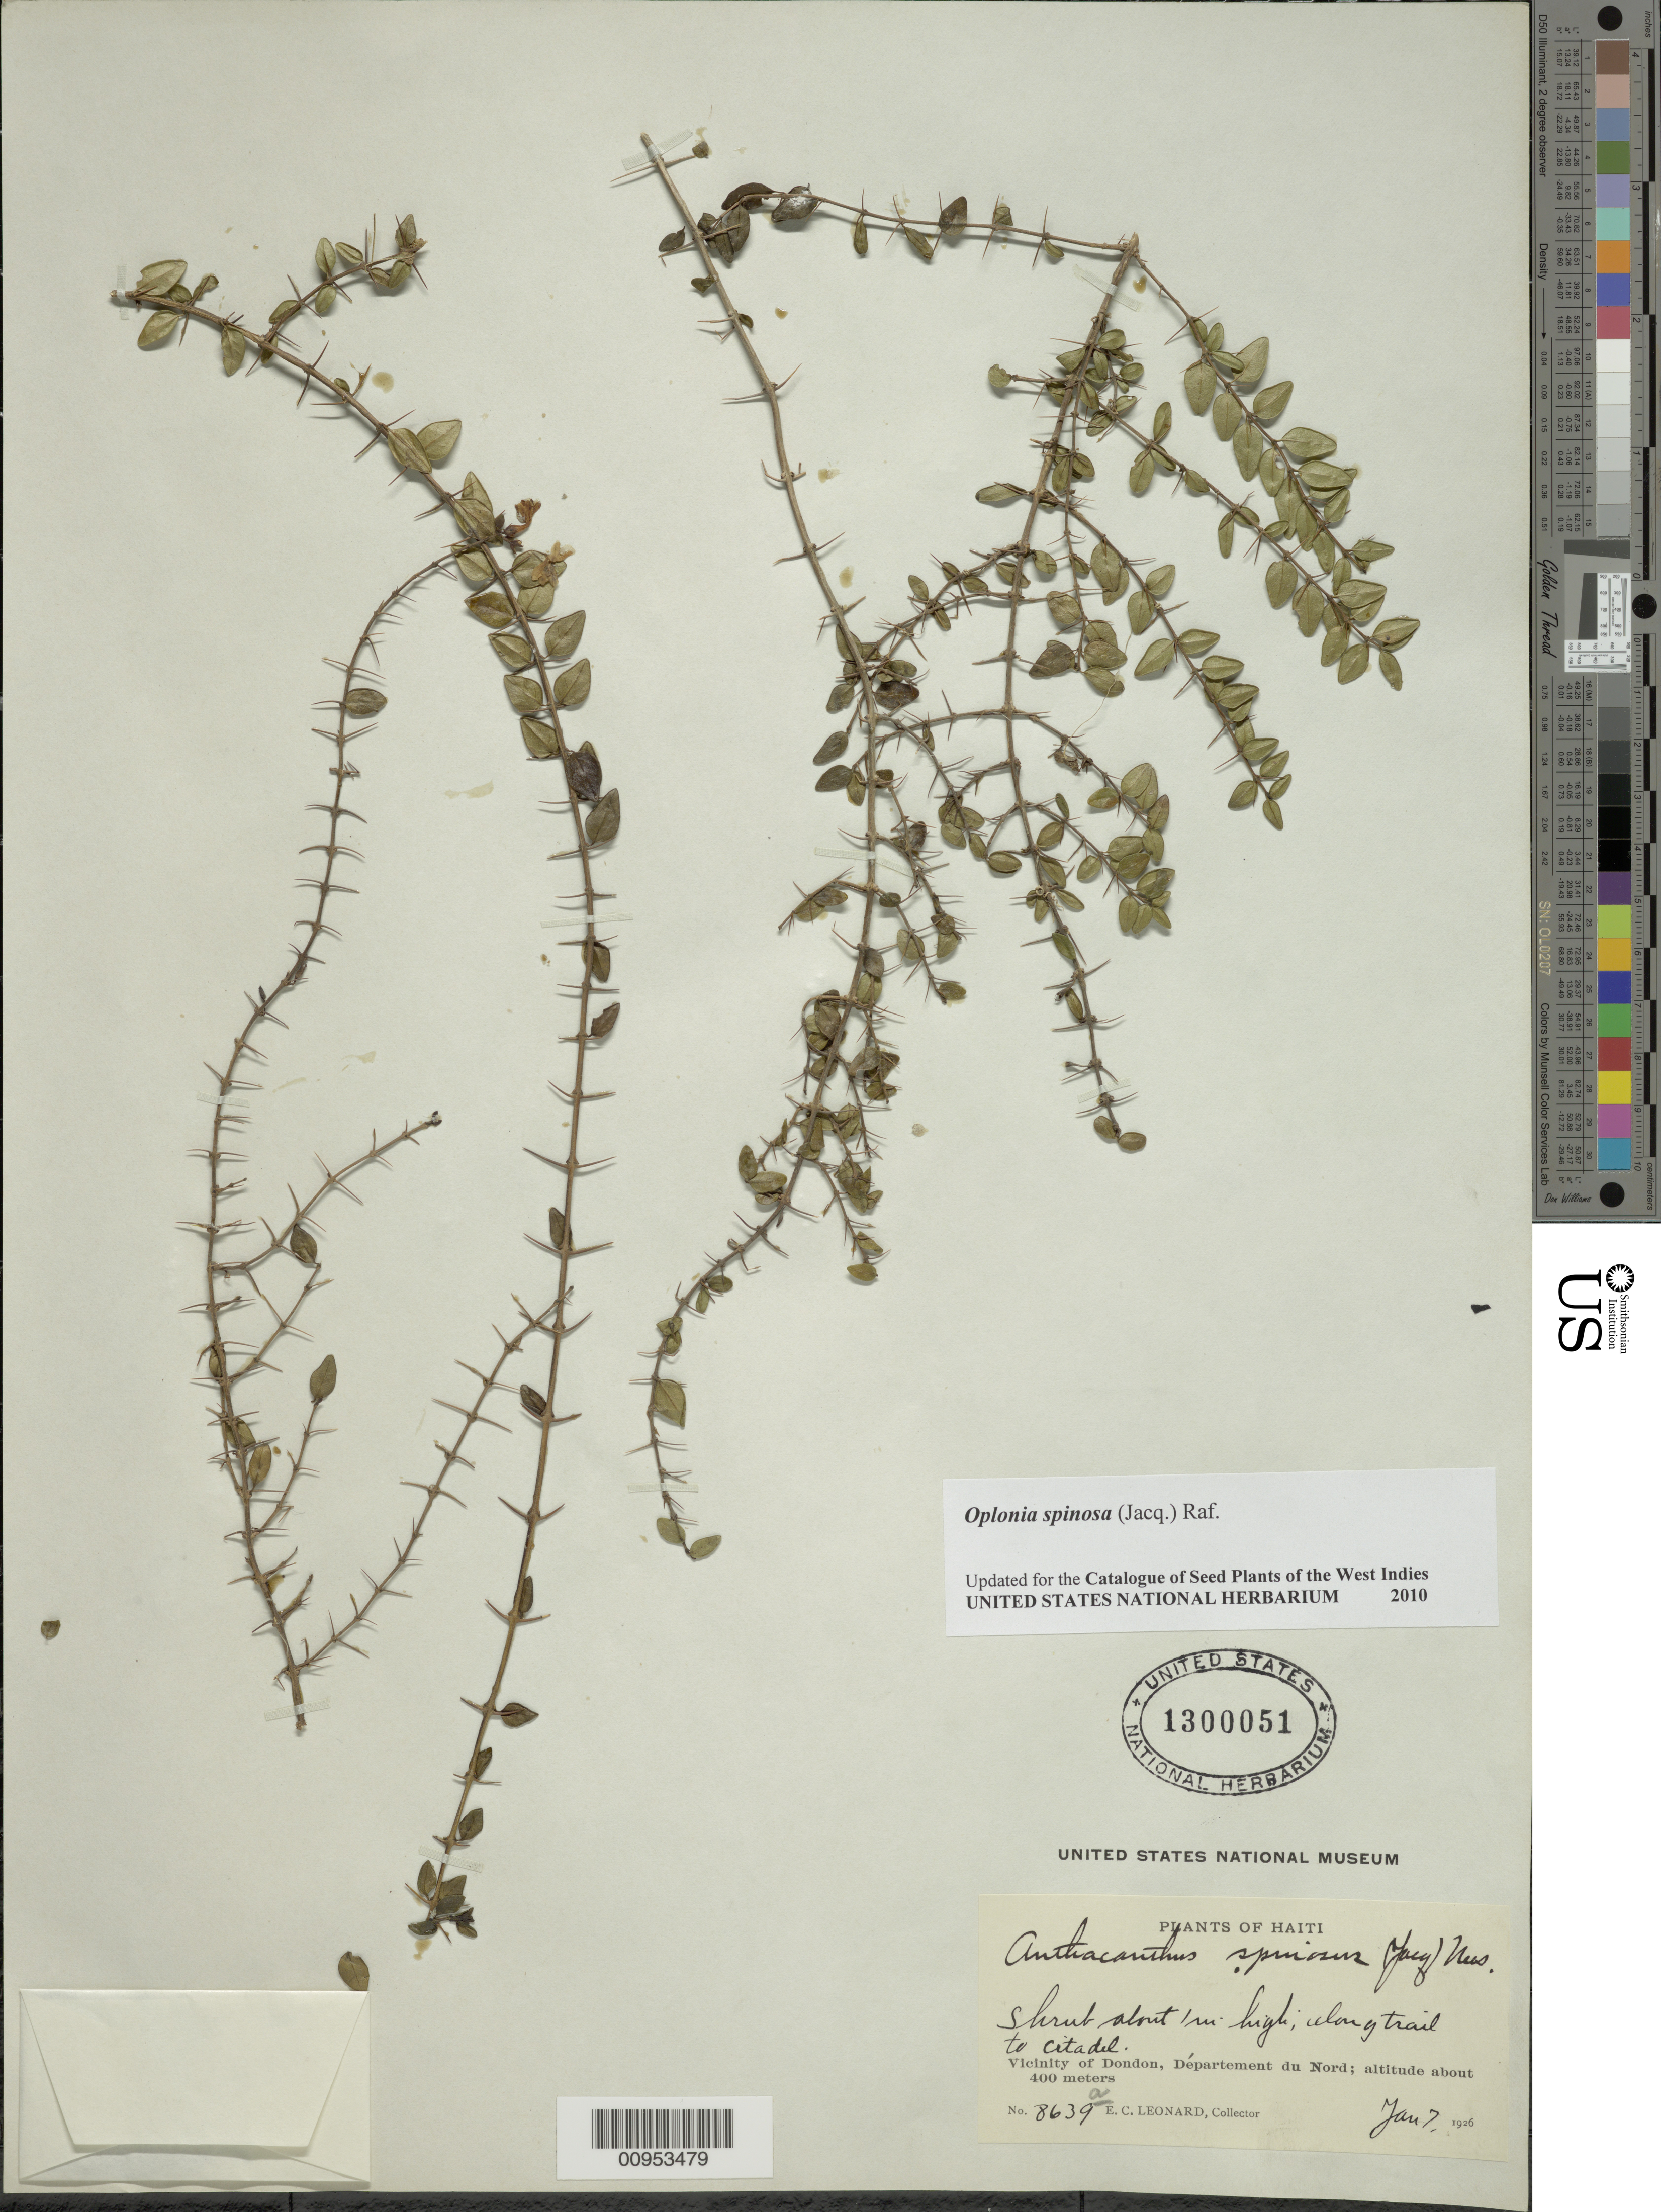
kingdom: Plantae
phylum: Tracheophyta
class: Magnoliopsida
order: Lamiales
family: Acanthaceae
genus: Oplonia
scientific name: Oplonia spinosa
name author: Raf.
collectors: E. C. Leonard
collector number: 8639a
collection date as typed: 07 Jan 1926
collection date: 1926-01-07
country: Haiti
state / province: Nord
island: Hispaniola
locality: Vicinity of Dondon, along trail to Citadel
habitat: Along trail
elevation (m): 400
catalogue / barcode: US 1300051